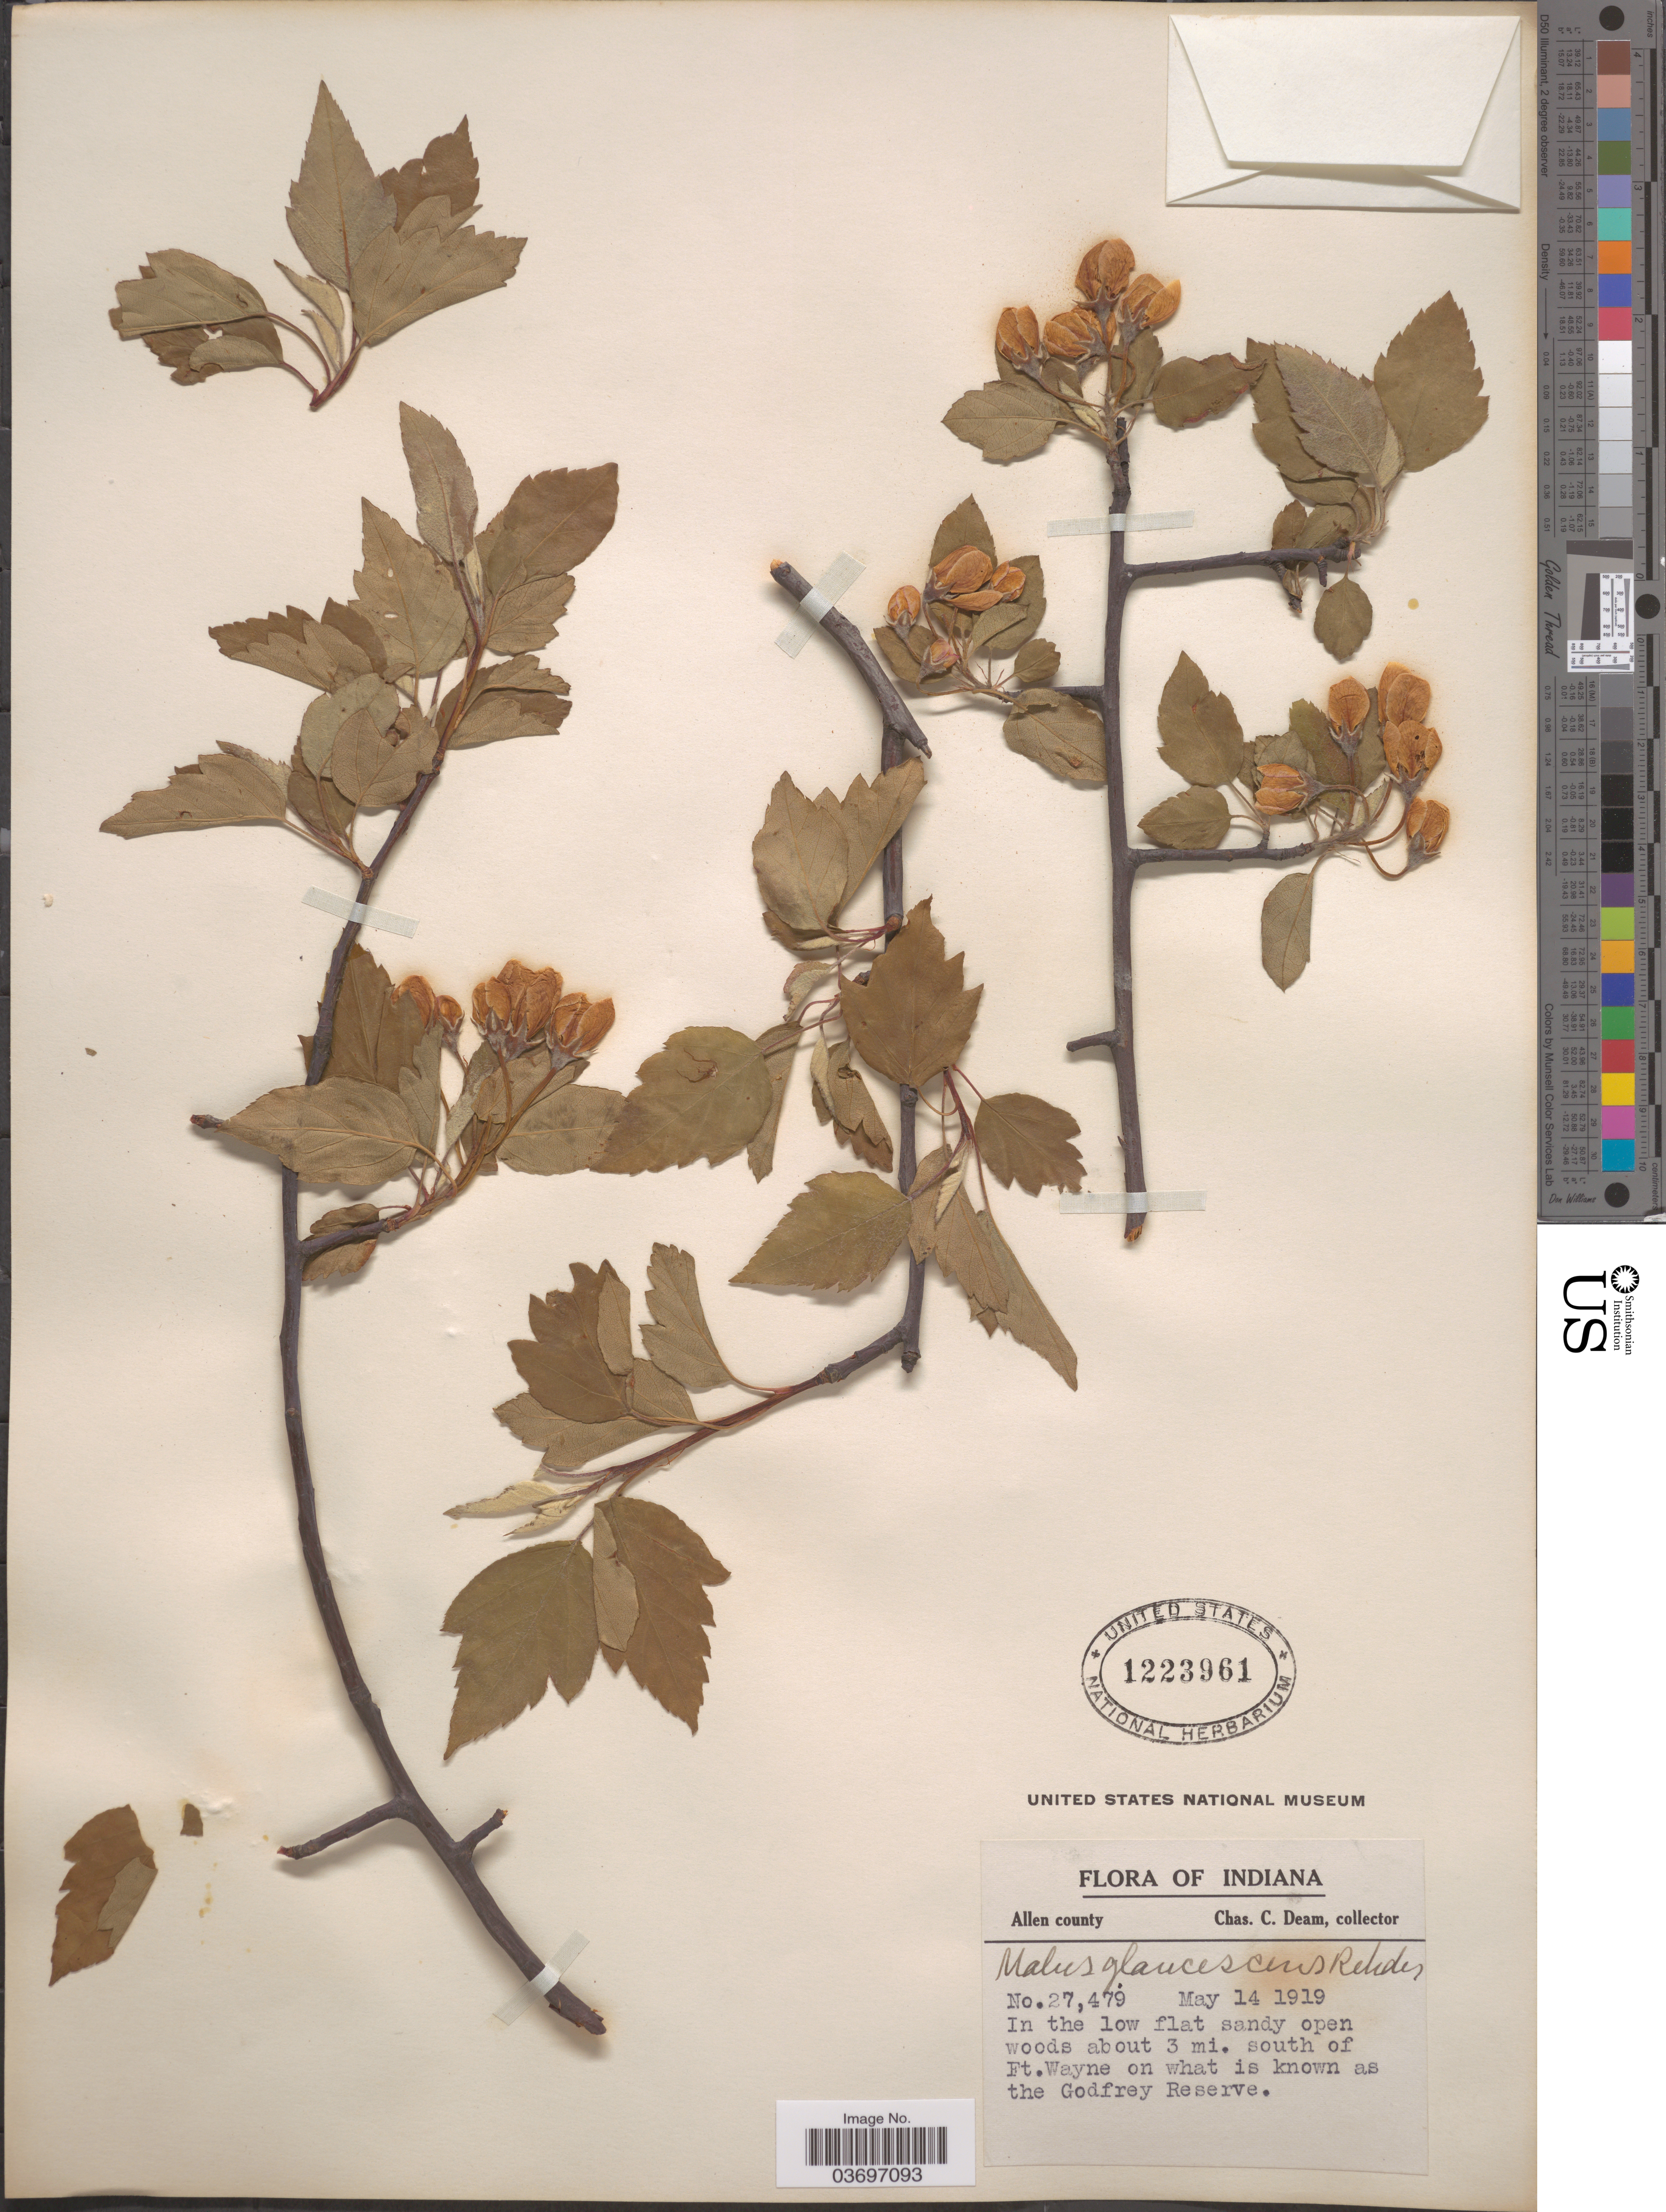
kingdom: Plantae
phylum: Tracheophyta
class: Magnoliopsida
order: Rosales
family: Rosaceae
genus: Malus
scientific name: Malus glaucescens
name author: Rehder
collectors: C. C. Deam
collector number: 27479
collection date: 1919-05-14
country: United States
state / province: Indiana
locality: Allen County. About 3 mi. south of Ft. Wayne om what is known as the Godfrey Reserve.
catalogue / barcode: US 1223961